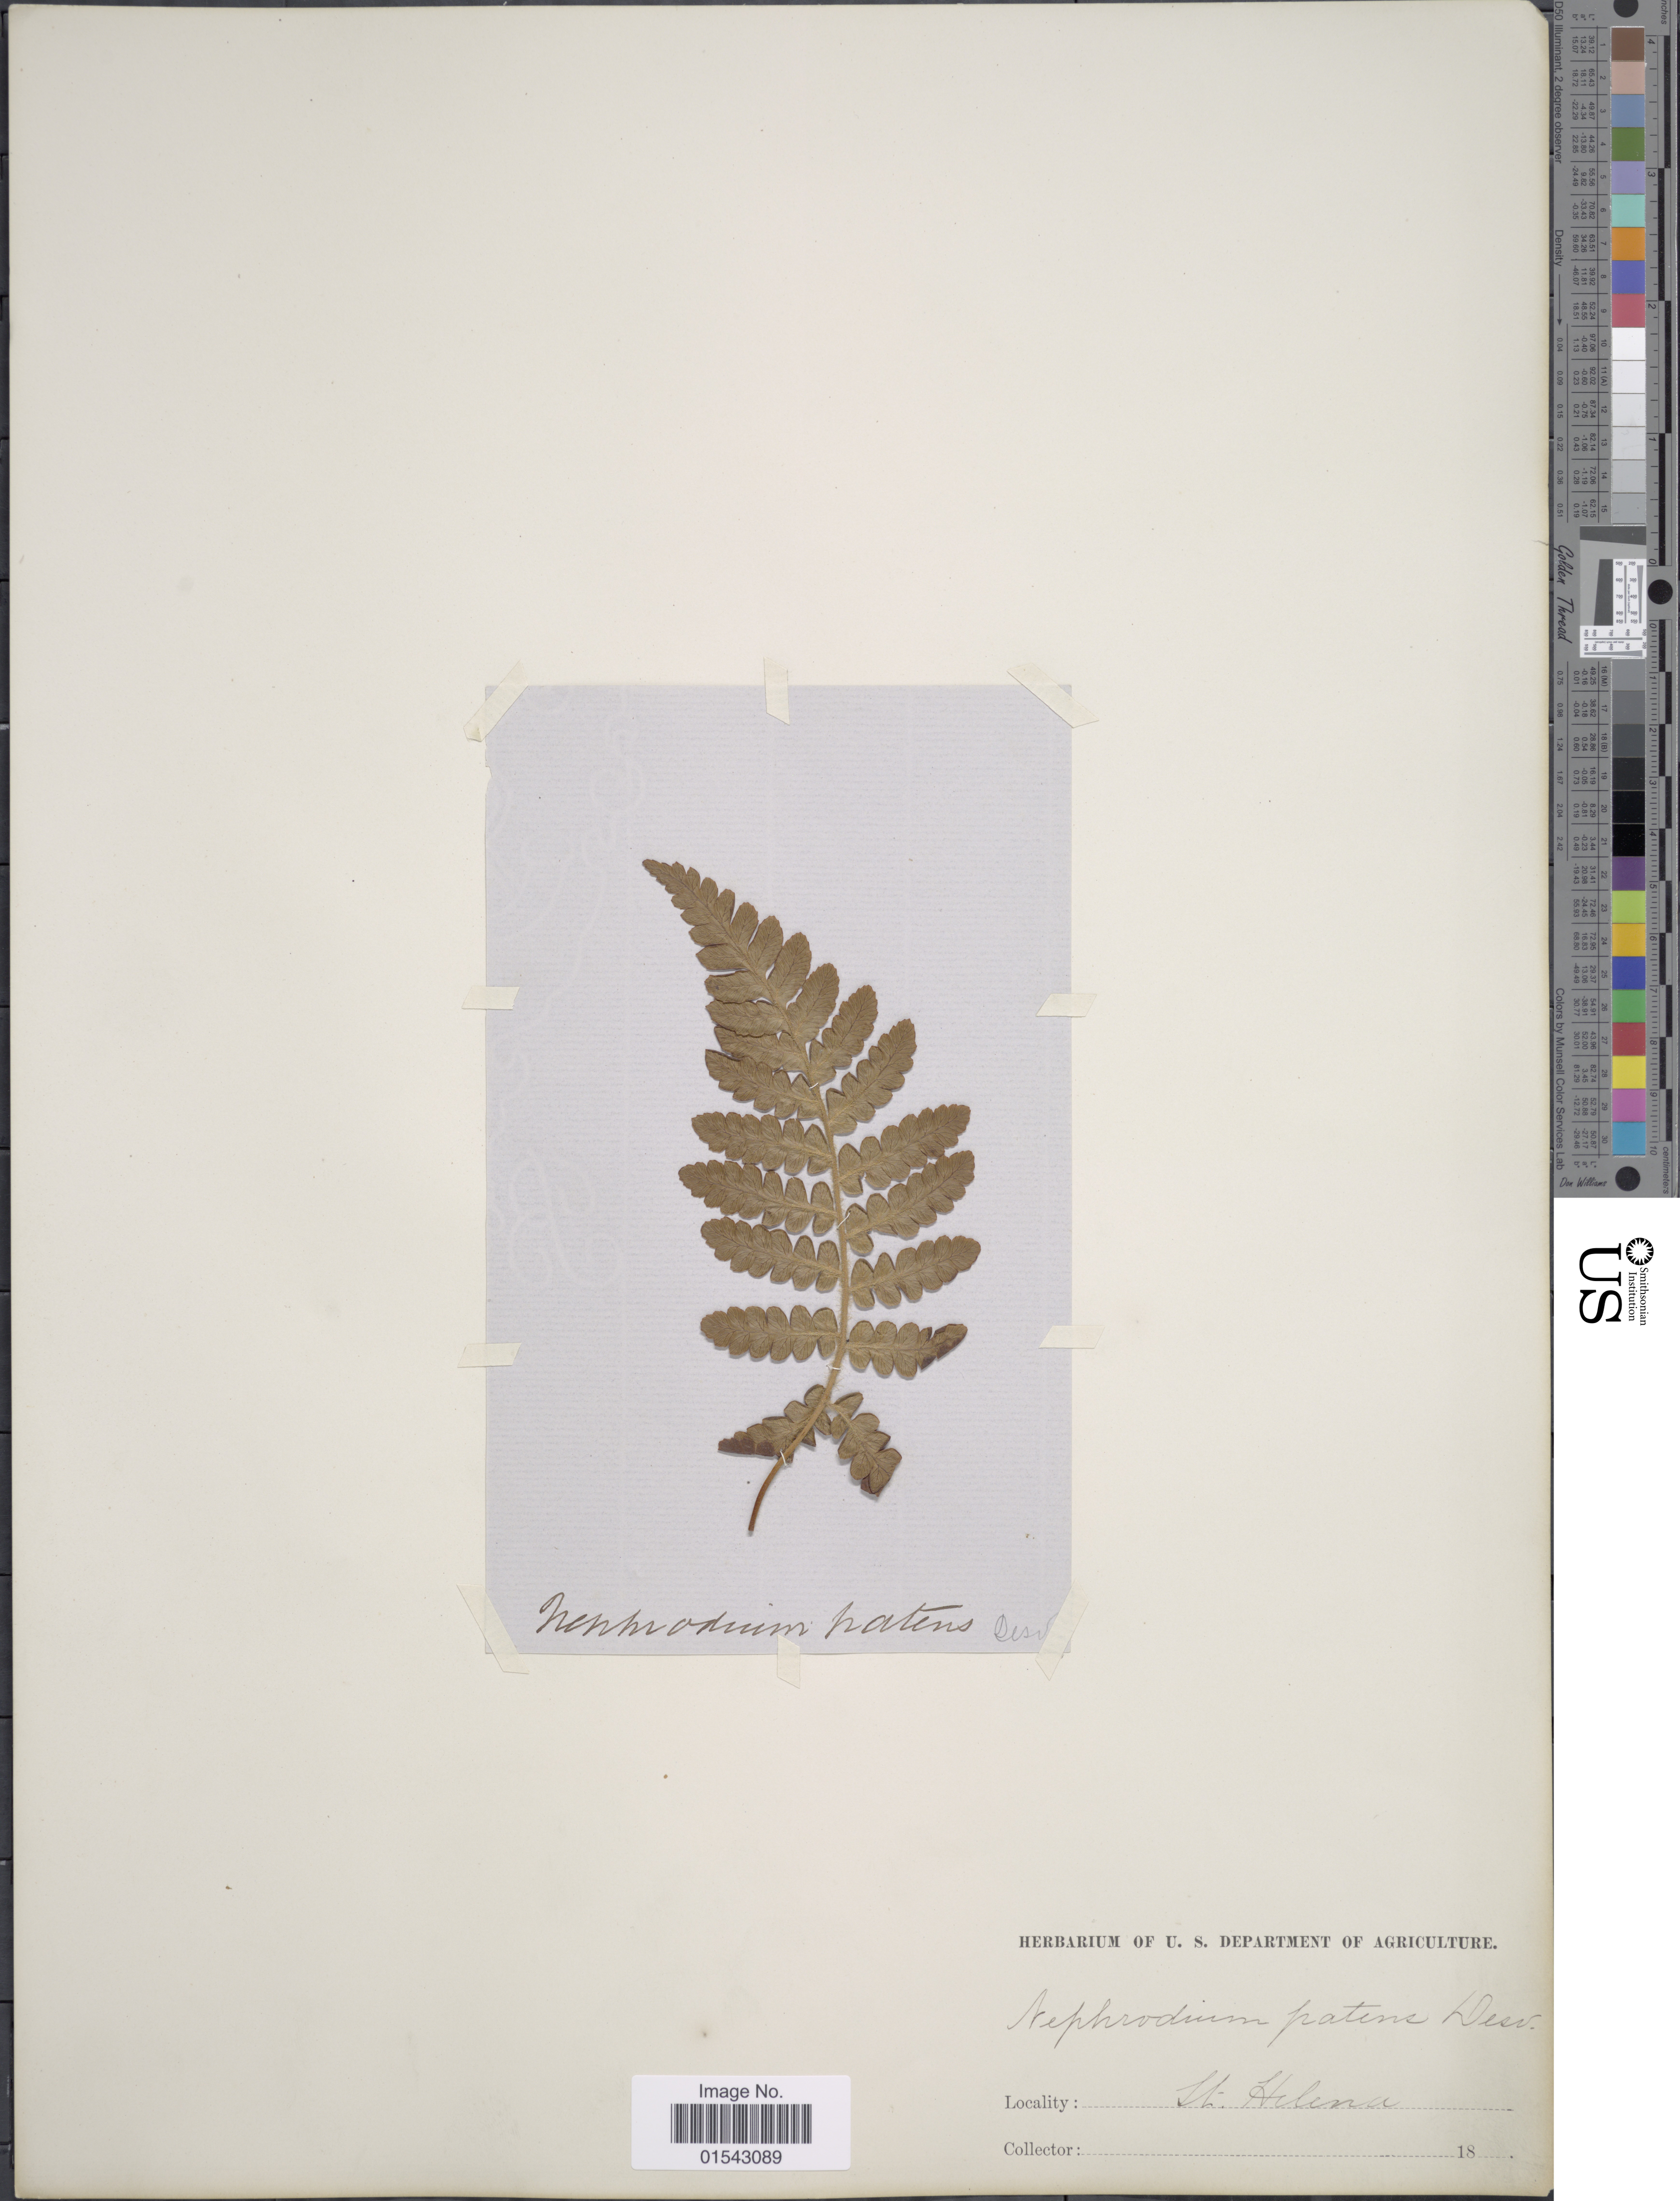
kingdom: Plantae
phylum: Tracheophyta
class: Polypodiopsida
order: Polypodiales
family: Thelypteridaceae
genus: Cyclosorus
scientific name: Cyclosorus sp.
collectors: U.S. Department of Agriculture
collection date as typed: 18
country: St. Helena Islands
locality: St. Helena